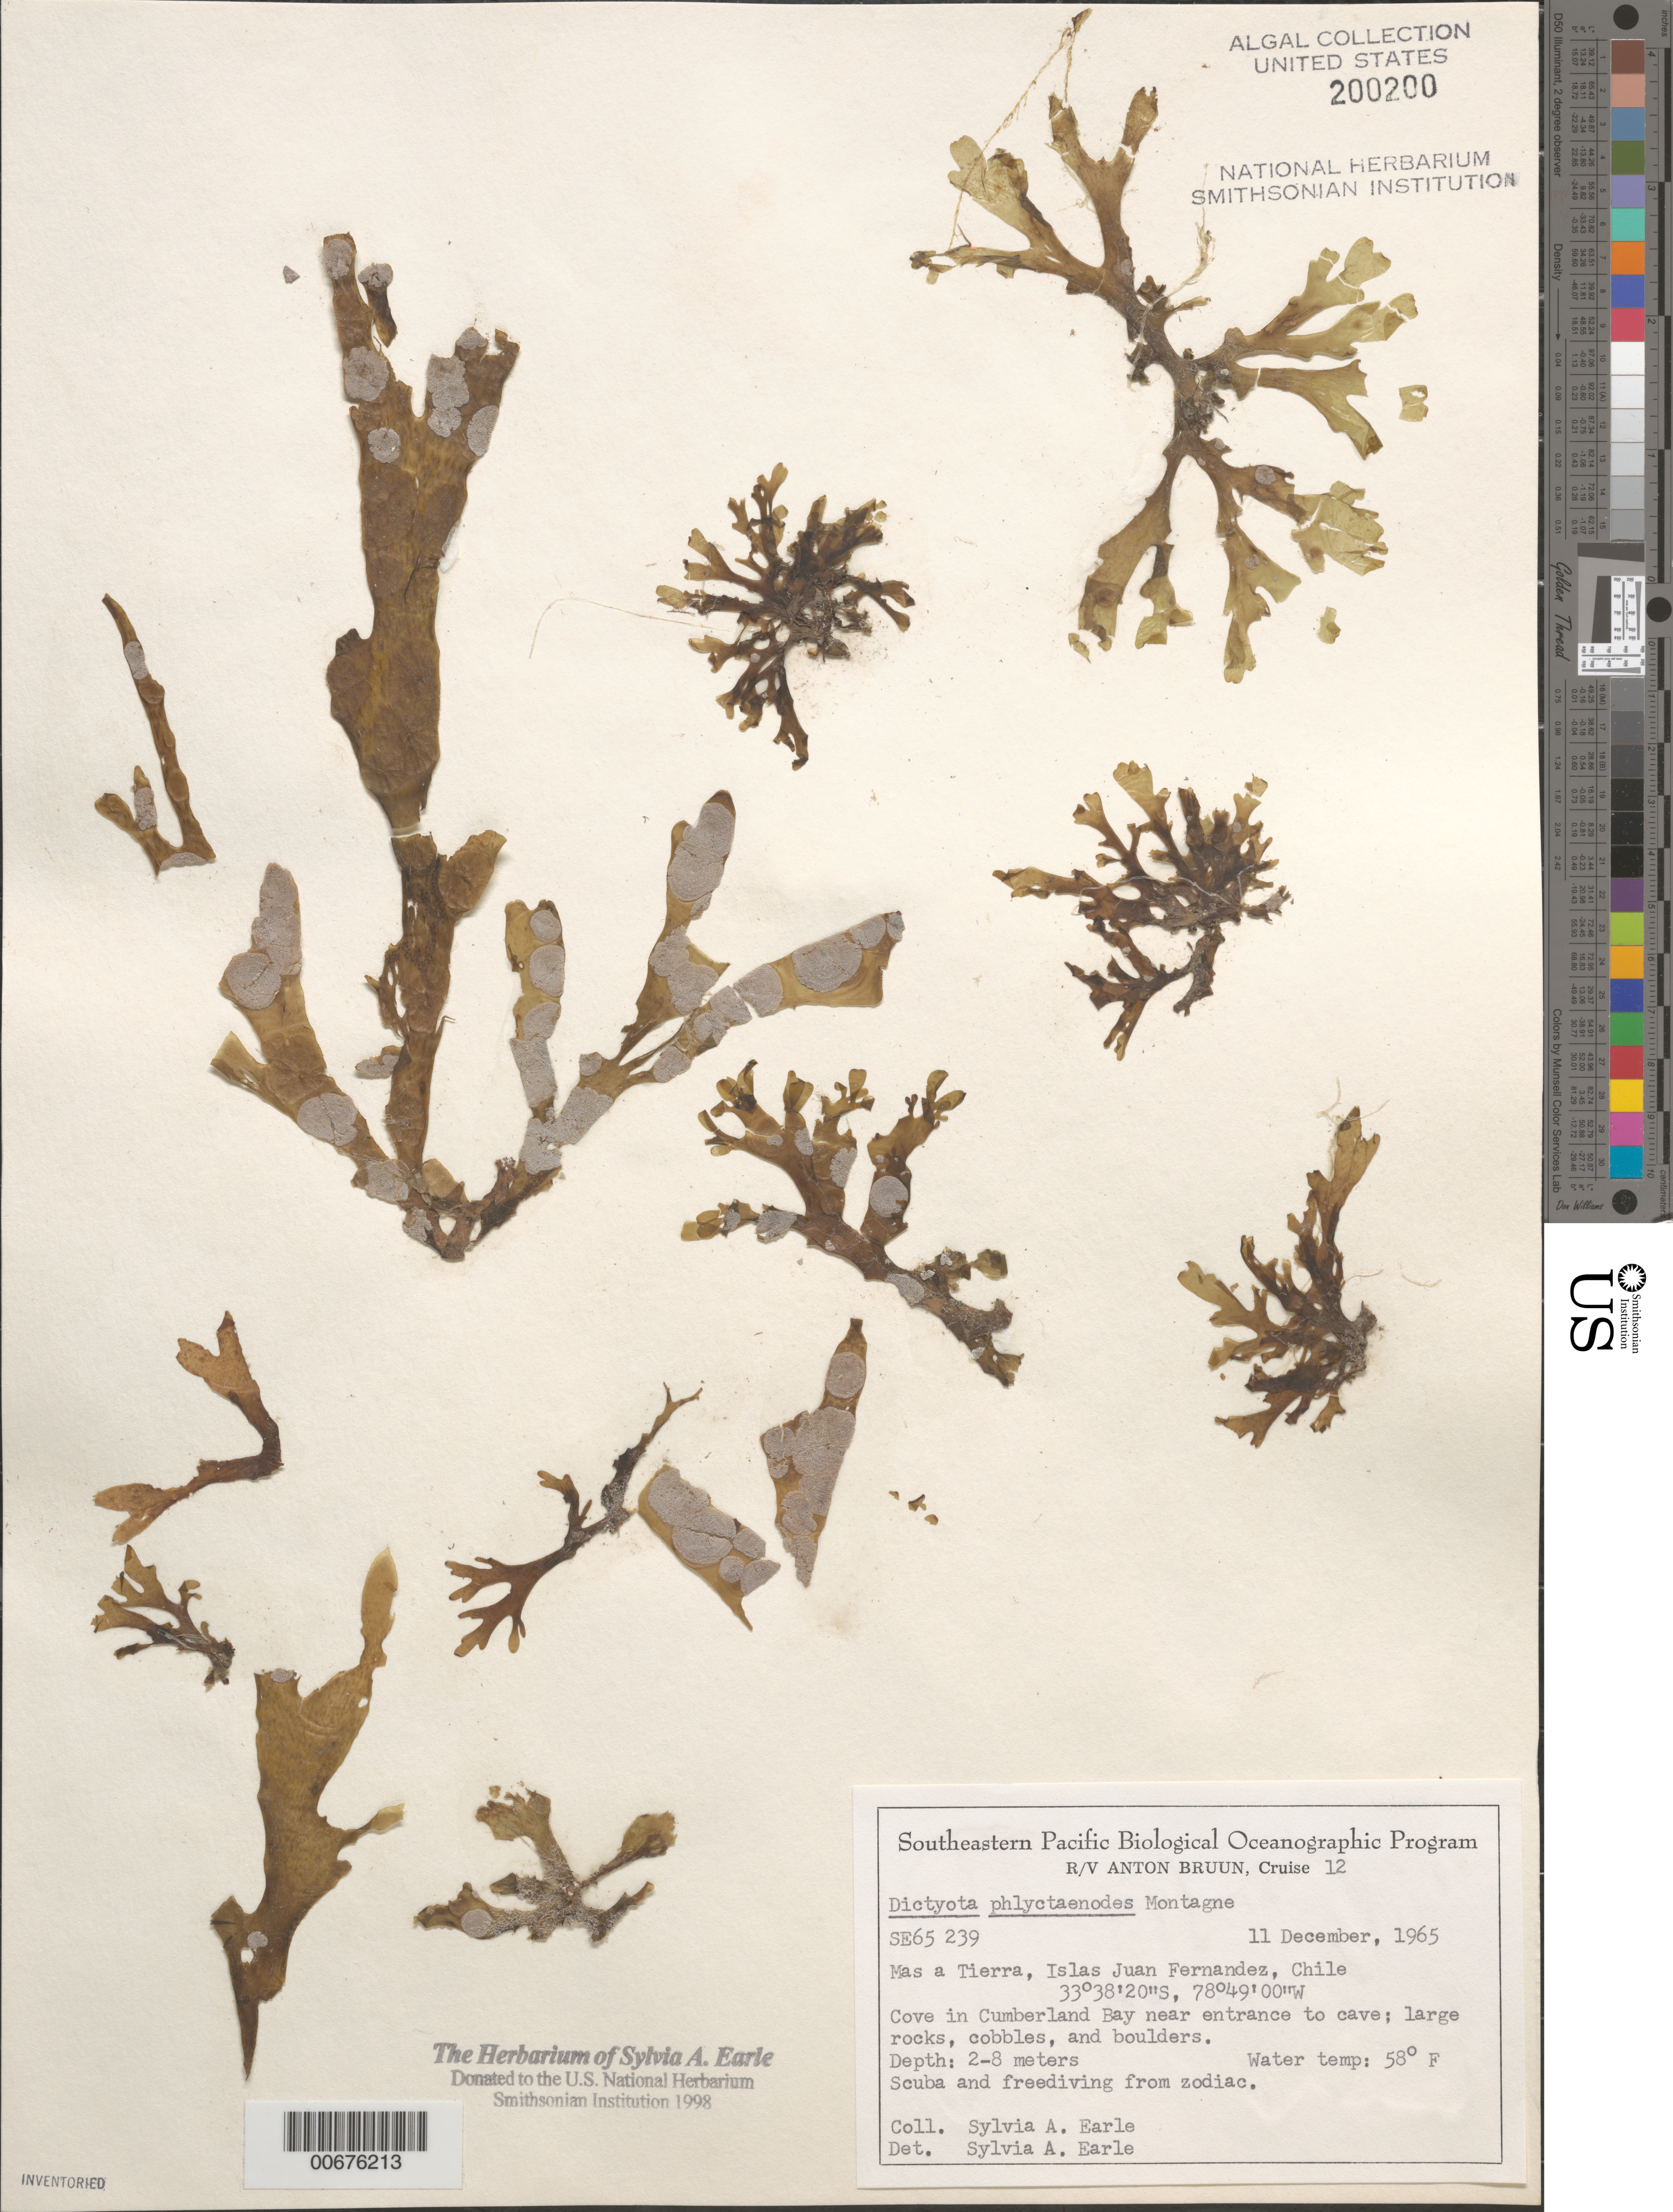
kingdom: Chromista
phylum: Ochrophyta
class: Phaeophyceae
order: Dictyotales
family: Dictyotaceae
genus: Dictyota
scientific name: Dictyota phlyctaenodes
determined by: Earle, S. A.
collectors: S. A. Earle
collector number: SE 65239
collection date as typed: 11 Dec 1965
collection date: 1965-12-11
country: Chile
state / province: Valparaíso (V)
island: Isla Más a Tierra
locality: Cove in Cumberland Bay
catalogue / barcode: US 200200